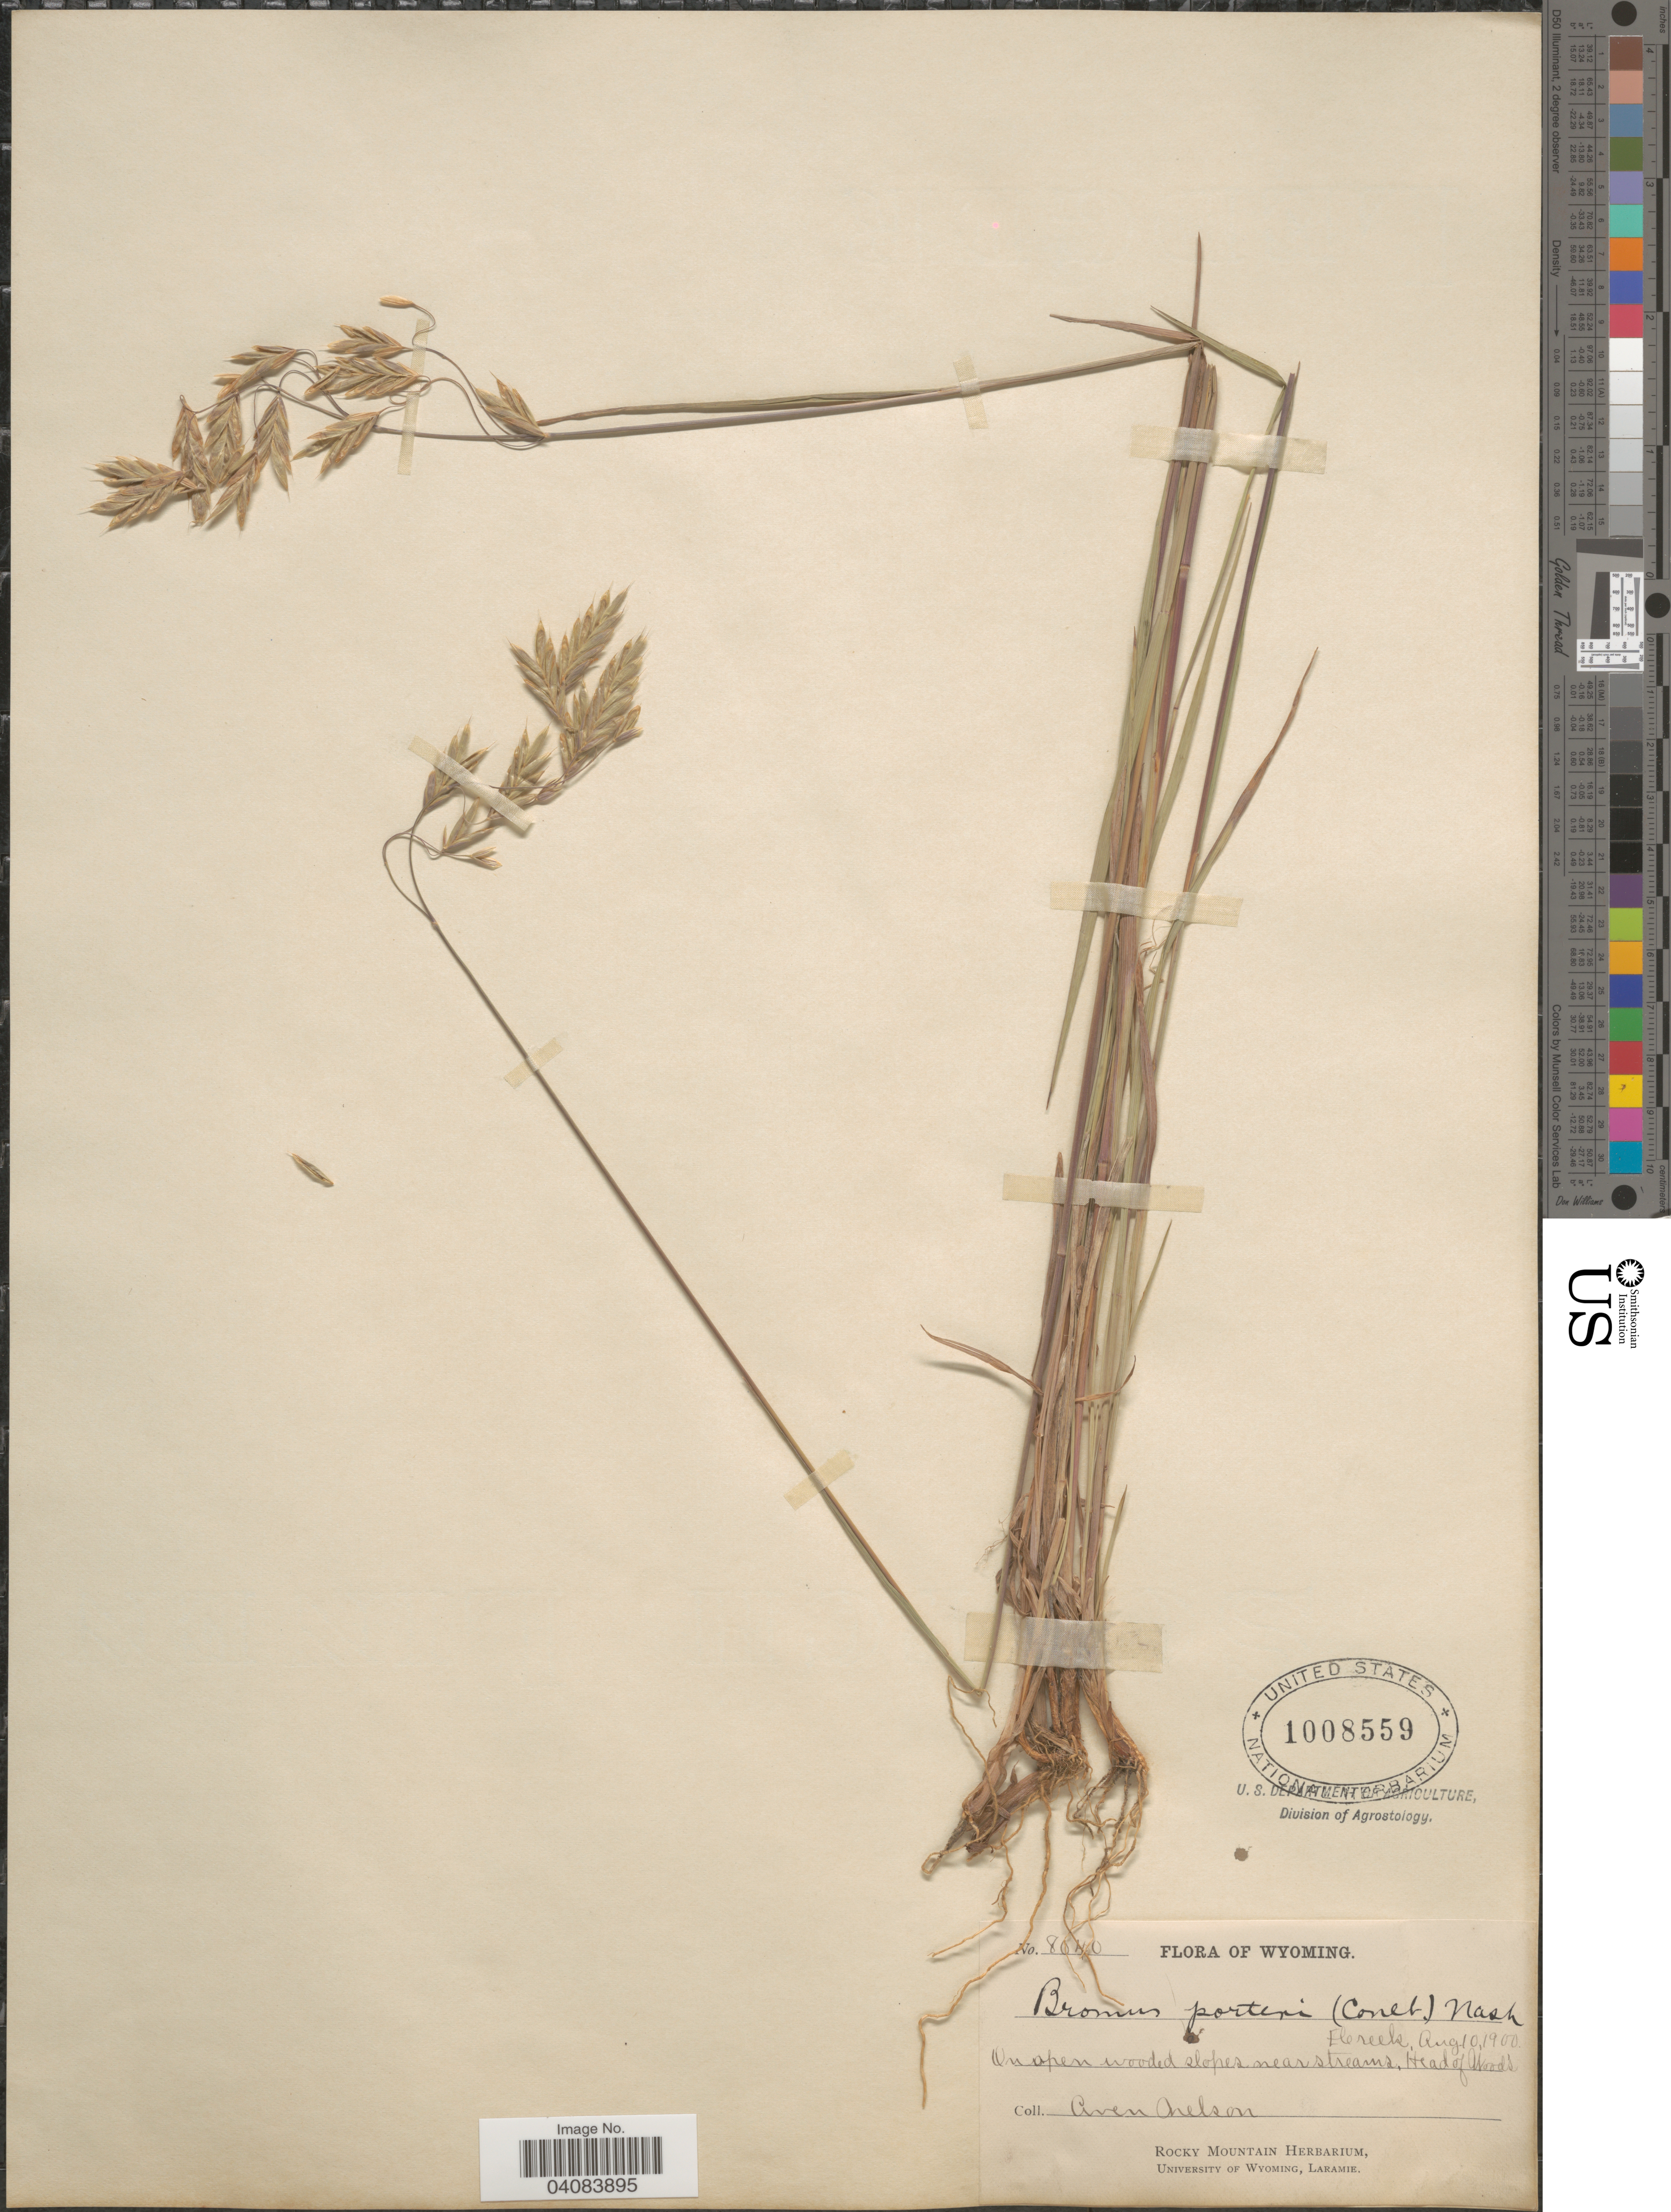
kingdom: Plantae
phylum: Tracheophyta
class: Liliopsida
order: Poales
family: Poaceae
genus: Bromus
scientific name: Bromus porteri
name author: (J.M. Coult.) Nash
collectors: A. Nelson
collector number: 8040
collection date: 1900-08-10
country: United States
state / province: Wyoming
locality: On open wooded slopes near streams, Head of Woods.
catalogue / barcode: US 1008559